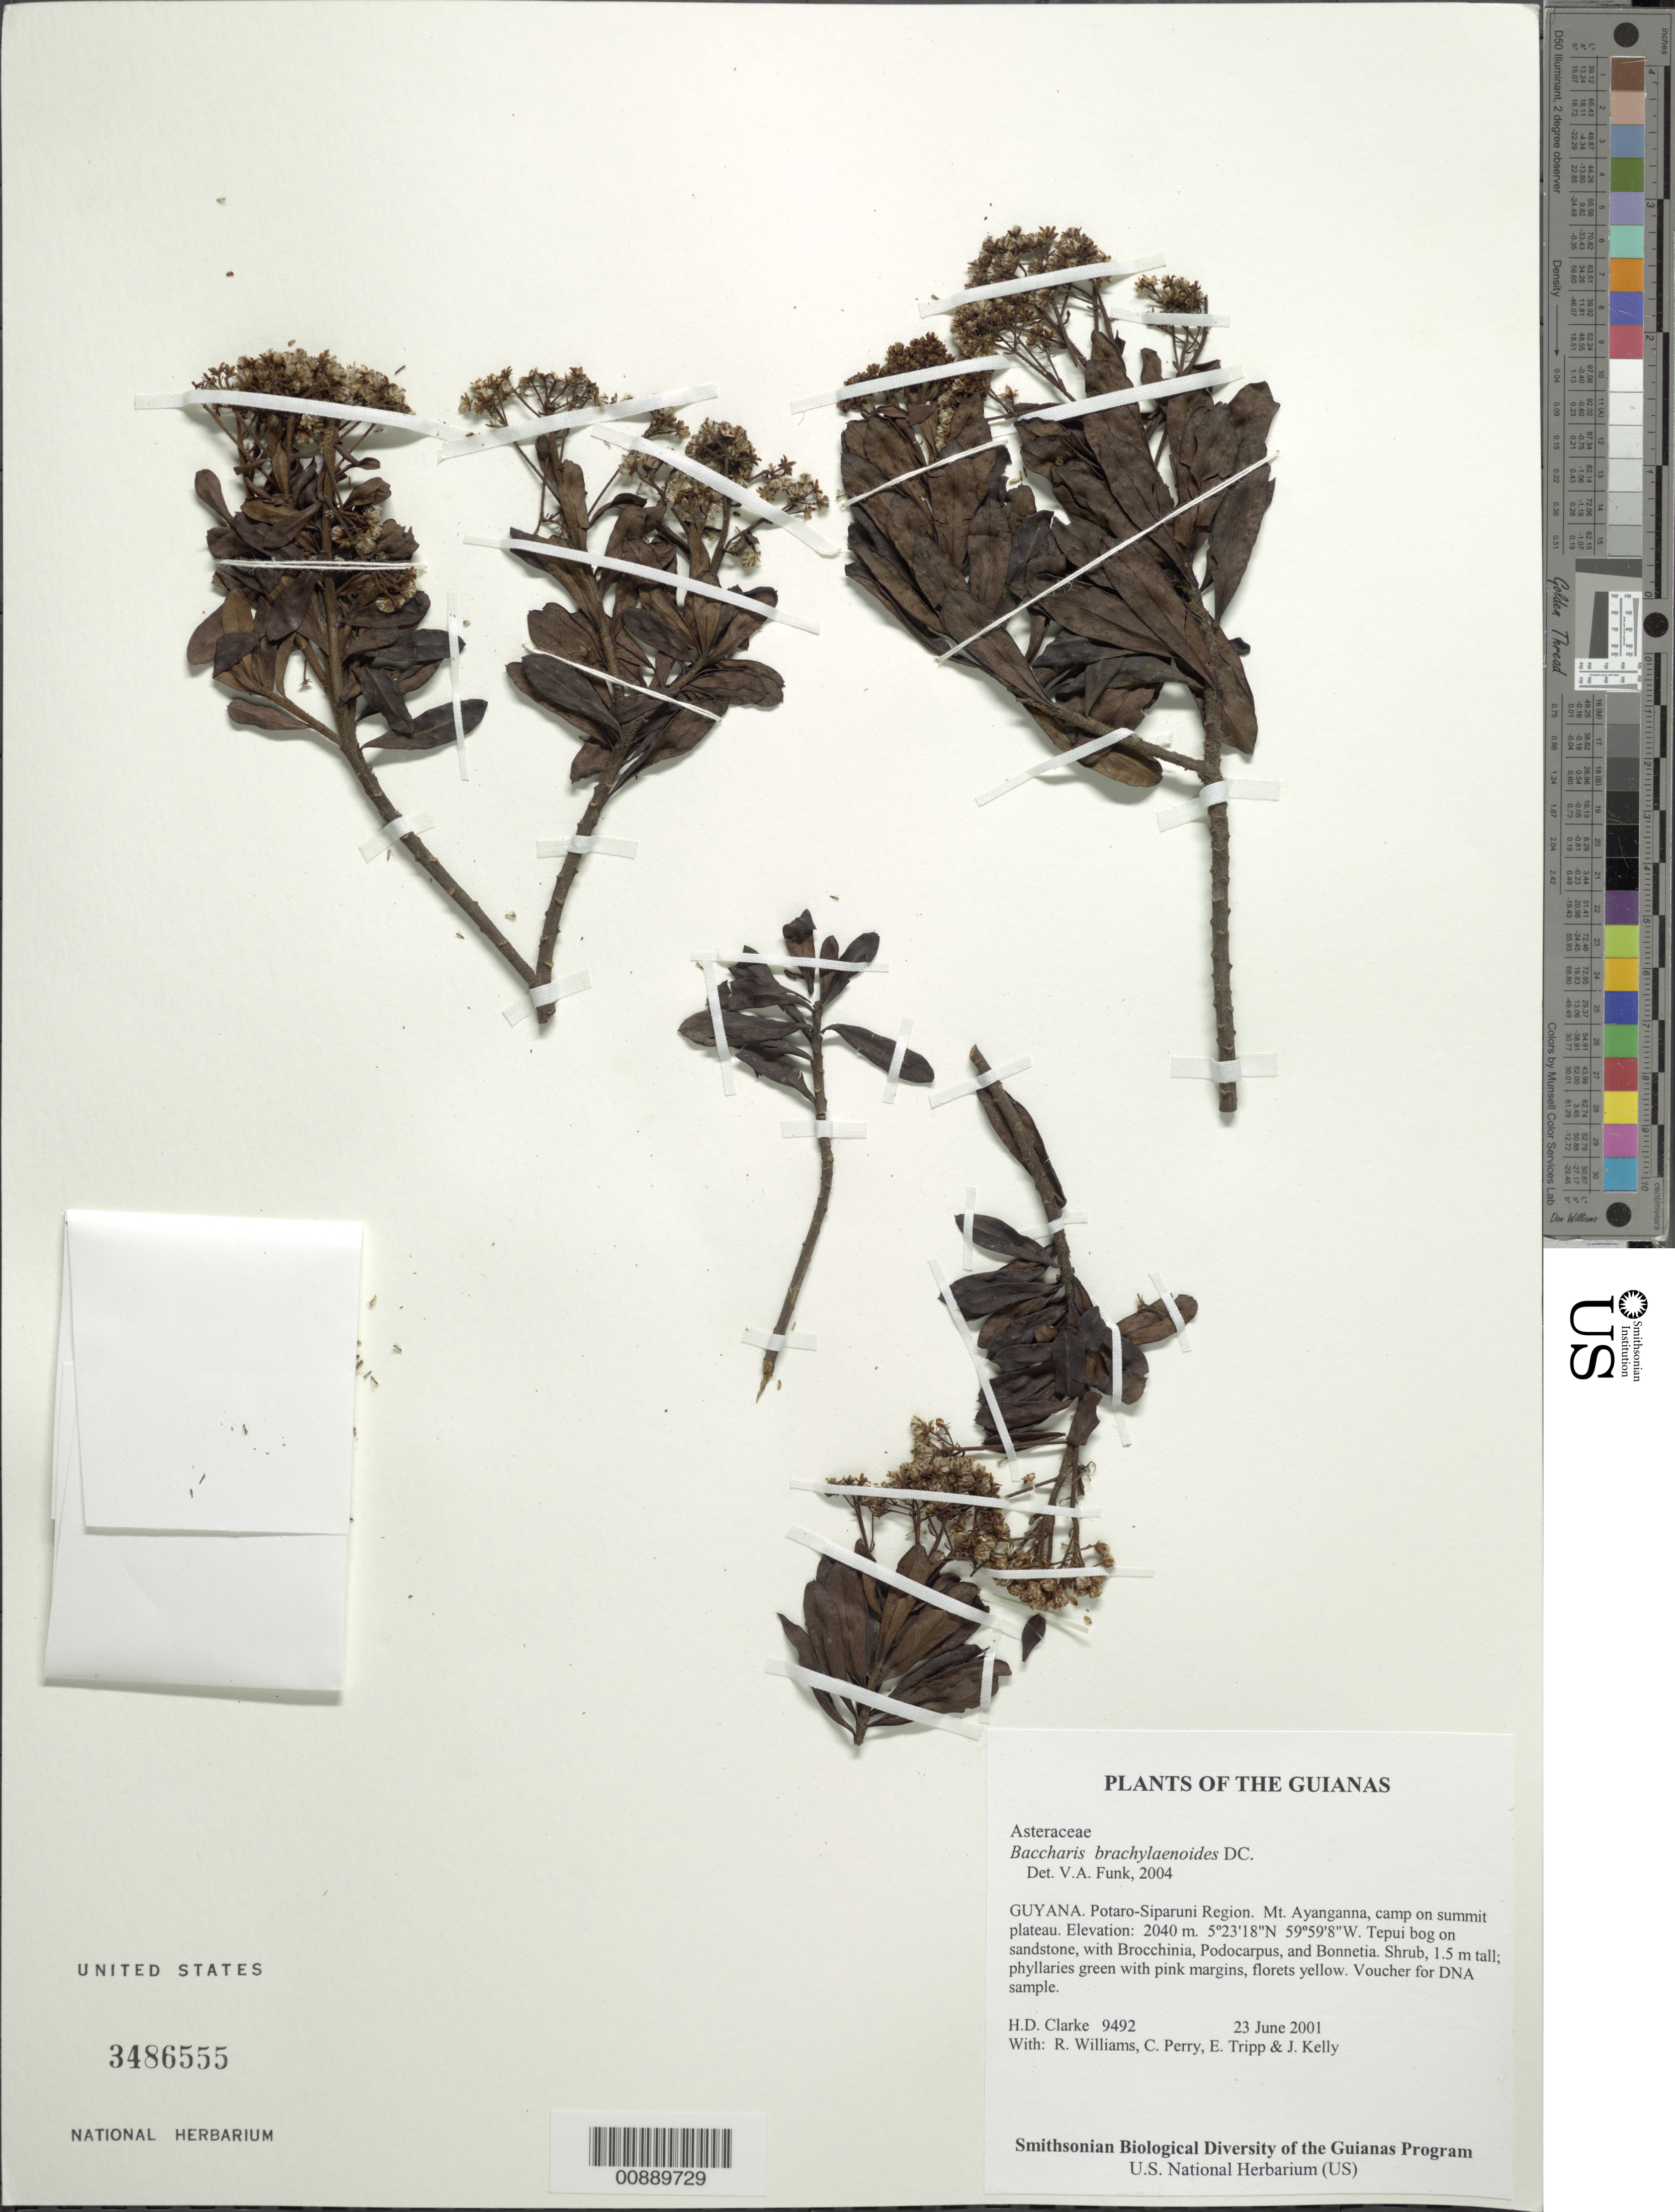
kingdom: Plantae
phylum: Tracheophyta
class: Magnoliopsida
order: Asterales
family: Asteraceae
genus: Baccharis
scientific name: Baccharis brachylaenoides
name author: DC.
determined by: Funk, Vicki A., (BOT), Smithsonian Institution - National Museum of Natural History (UNITED STATES)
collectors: H. D. Clarke, R. Williams, C. Perry, E. Tripp & J. Kelly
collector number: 9492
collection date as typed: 23 June 2001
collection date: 2001-06-23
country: Guyana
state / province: Potaro-Siparuni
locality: Mt. Ayanganna, camp on summit plateau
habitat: Tepui bog on sandstone, with Brocchinia, Podocarpus, and Bonnetia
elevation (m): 2040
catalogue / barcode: US 3486555